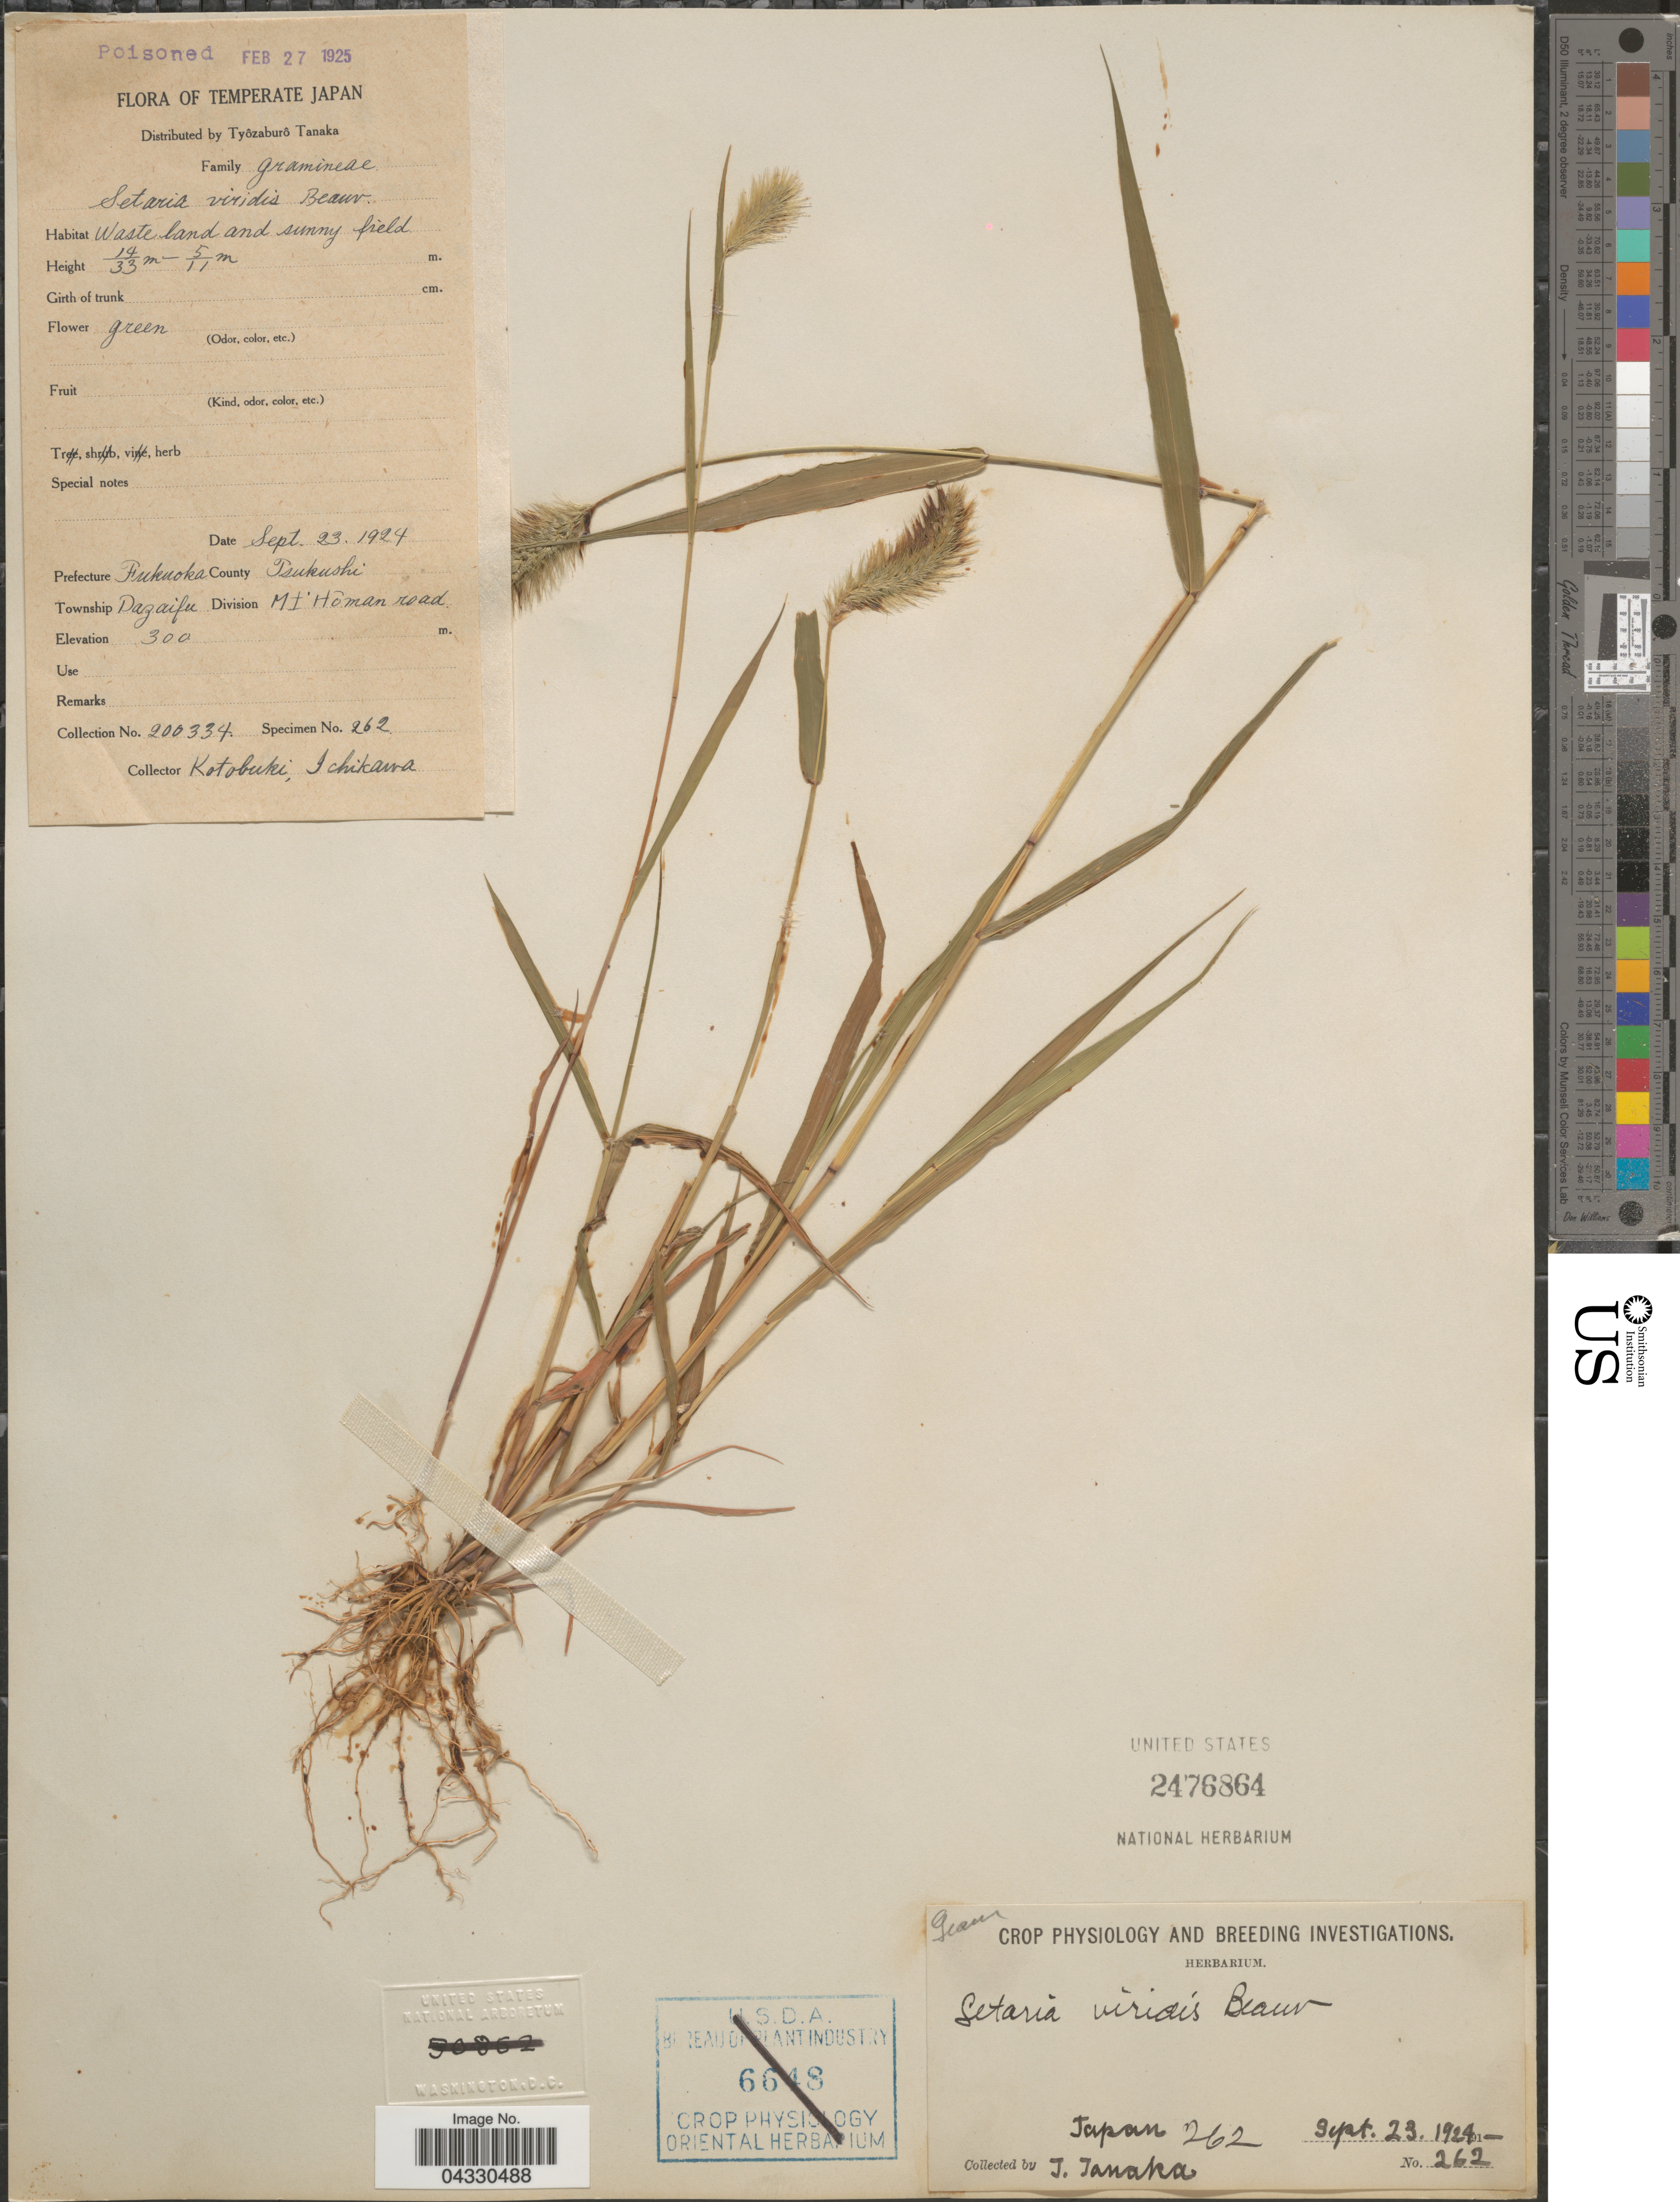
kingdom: Plantae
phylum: Tracheophyta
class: Liliopsida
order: Poales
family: Poaceae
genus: Setaria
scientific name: Setaria viridis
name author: (L.) P. Beauv.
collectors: J. Tanaka & K. Schikawa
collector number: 262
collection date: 1929-09-23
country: Japan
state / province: Hukuoka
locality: Temperate Japan. Waste land on sunny field. Prefecture Fukuoka County Tsukushi. Township Dazaifu. Division Mt' Hôman road.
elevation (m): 300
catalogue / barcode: US 2476864